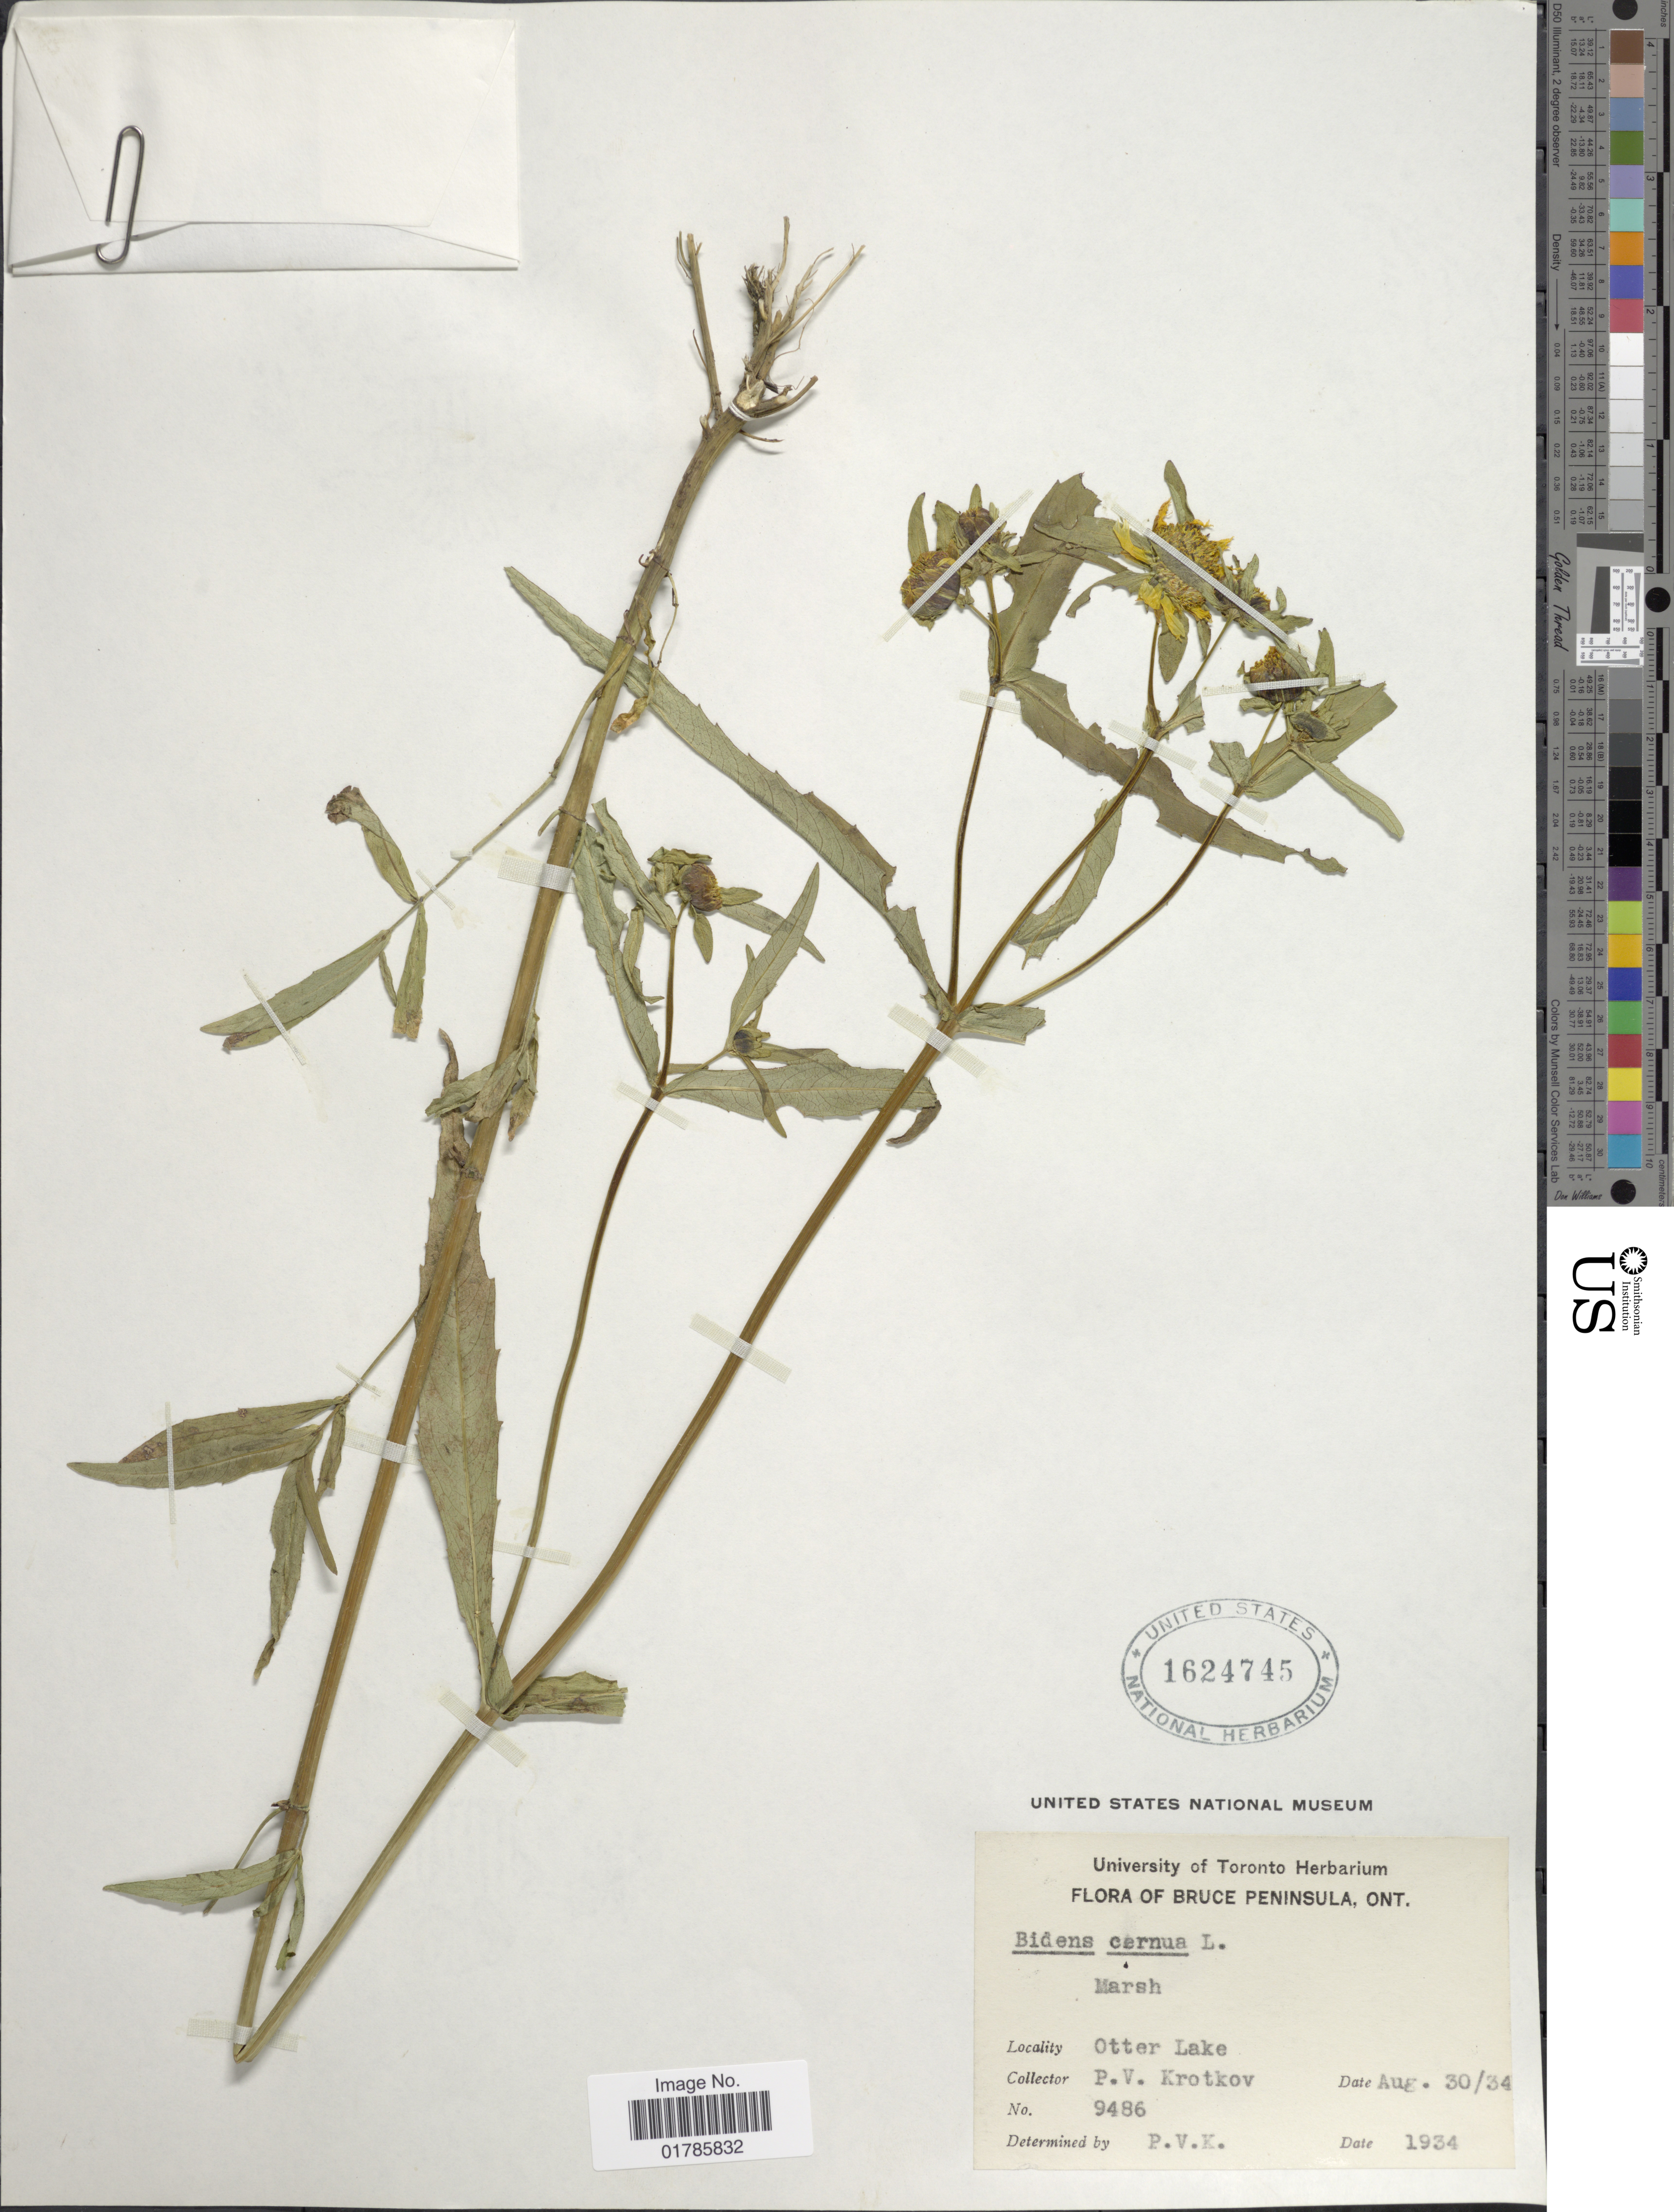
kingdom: Plantae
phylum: Tracheophyta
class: Magnoliopsida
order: Asterales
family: Asteraceae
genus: Bidens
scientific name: Bidens cernua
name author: L.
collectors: P. V. Krotkov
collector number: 9486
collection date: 1934-08-30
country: Canada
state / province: Ontario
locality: Bruce Peninsula, Otter Lake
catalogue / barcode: US 1624745